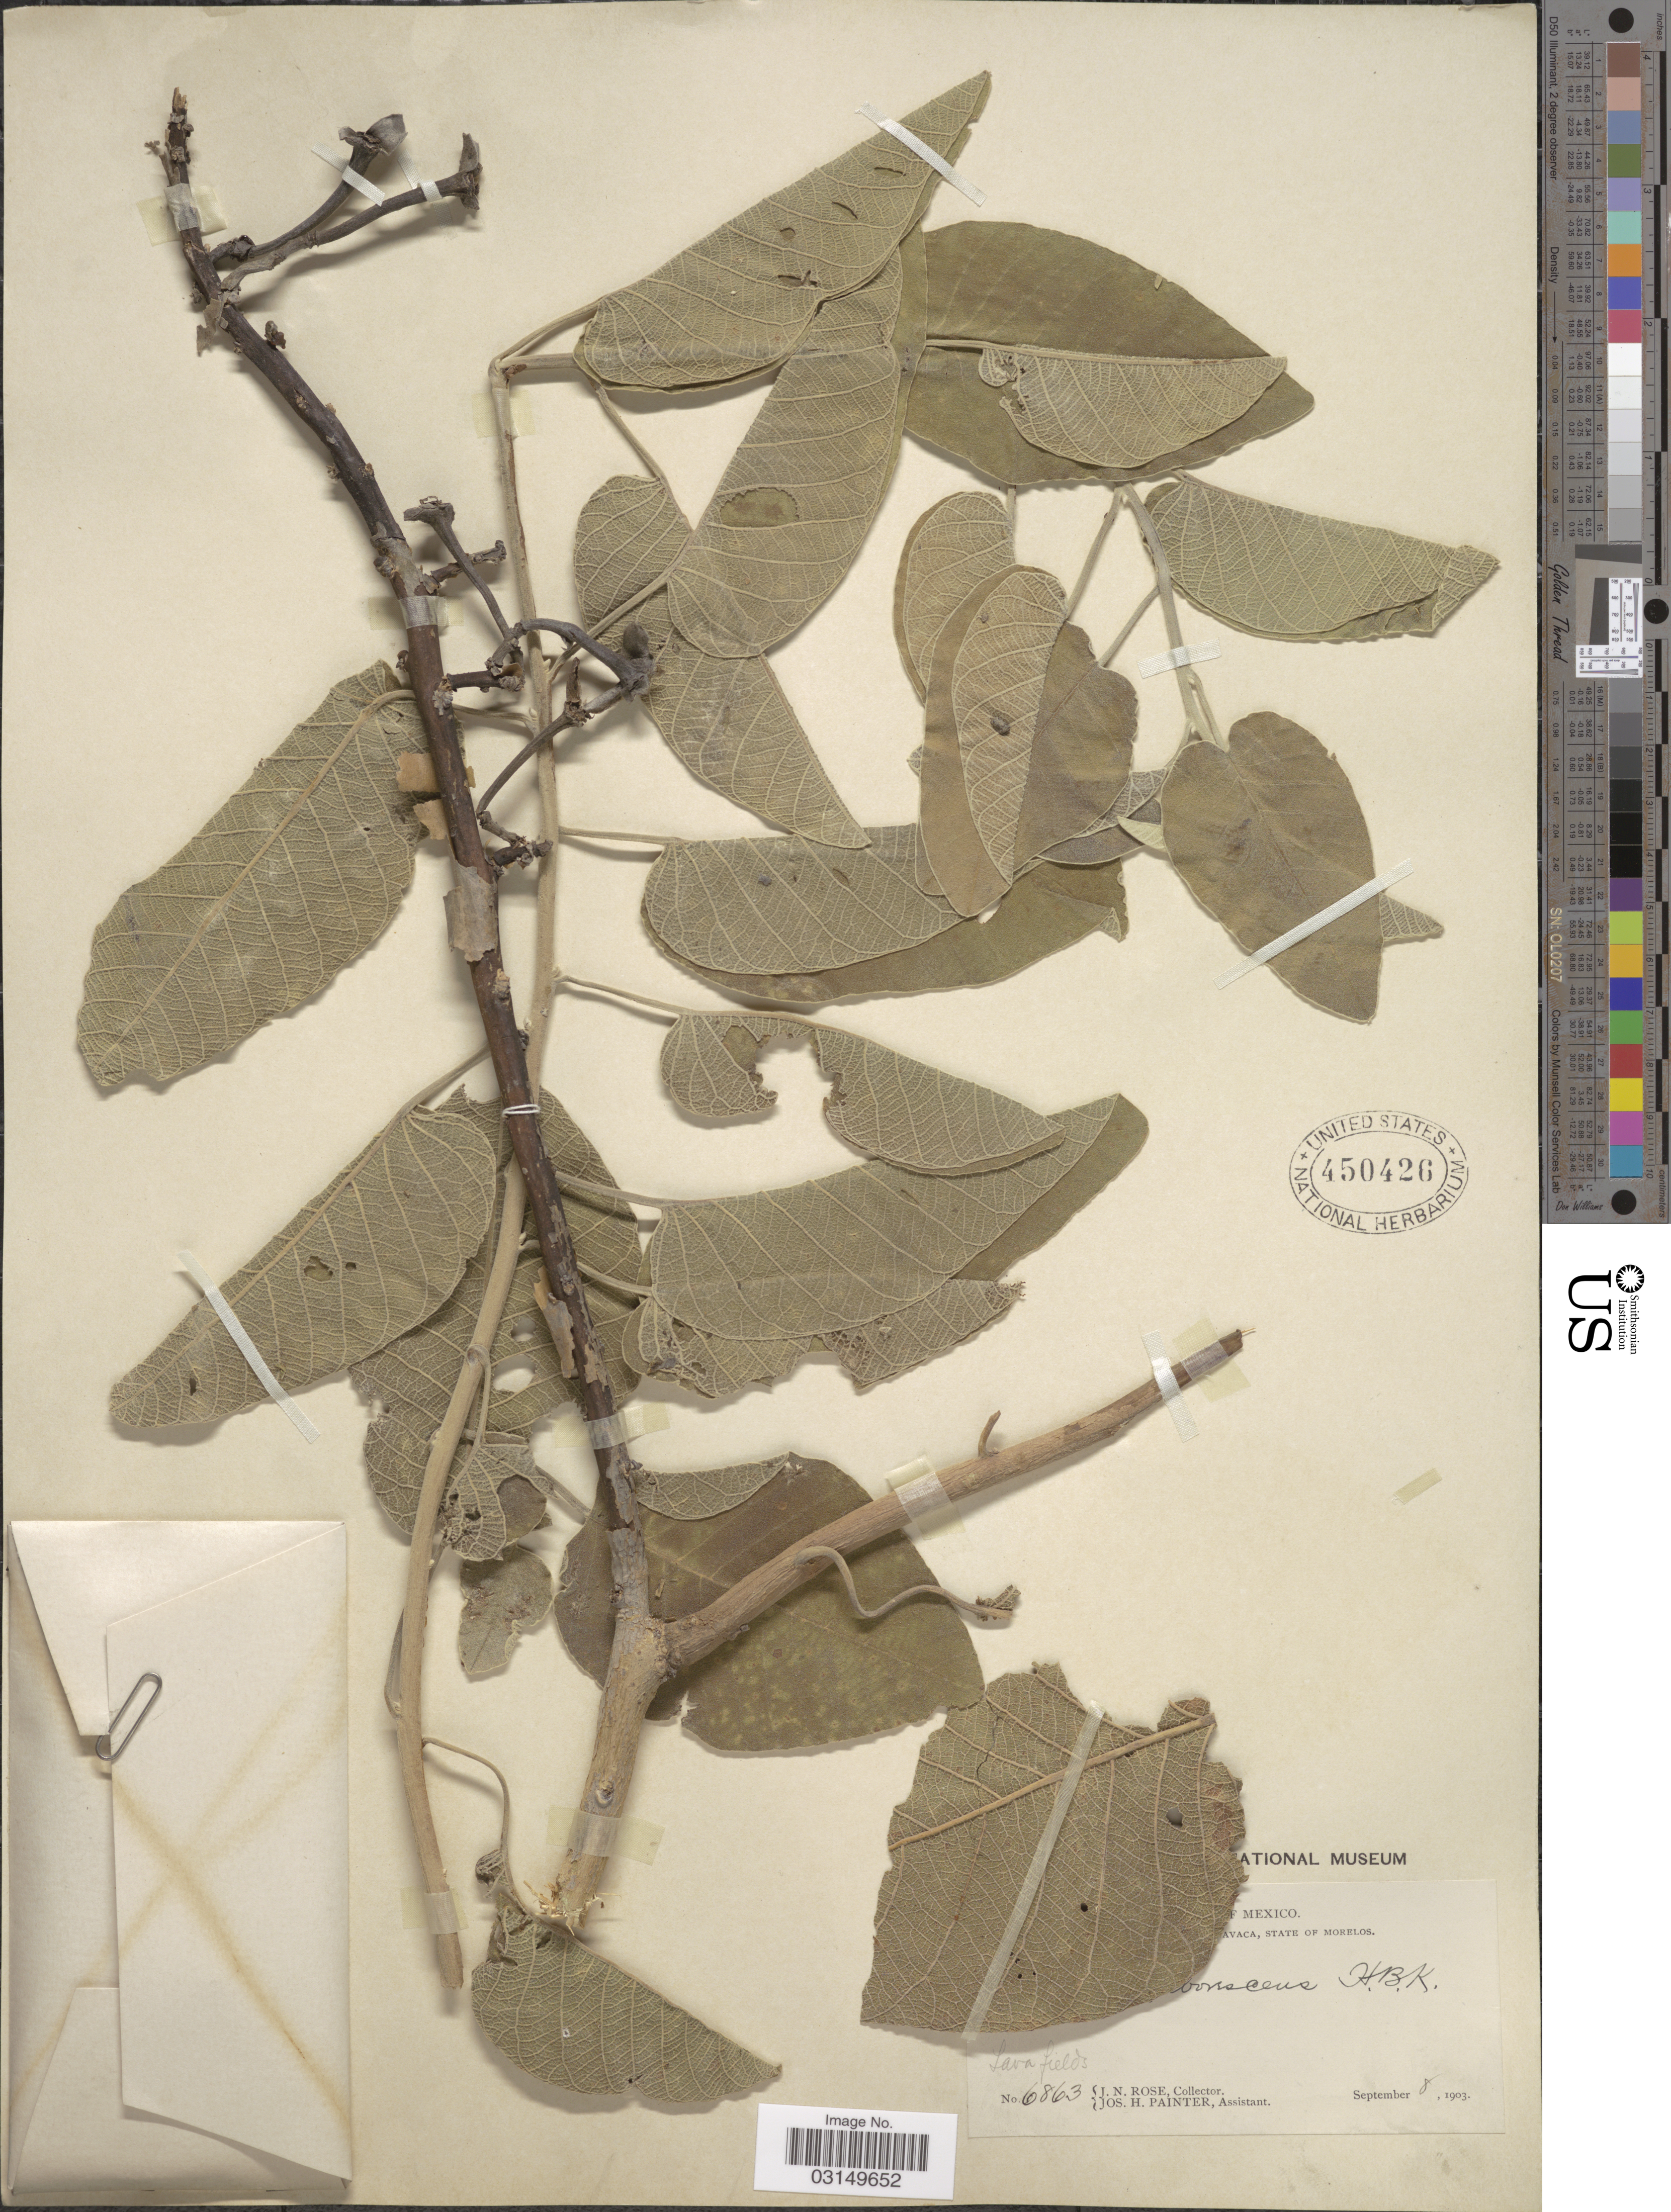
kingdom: Plantae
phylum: Tracheophyta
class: Magnoliopsida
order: Solanales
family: Convolvulaceae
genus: Ipomoea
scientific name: Ipomoea arborescens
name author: (Humb. & Bonpl. ex Willd.) G. Don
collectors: J. N. Rose & J. H. Painter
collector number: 6863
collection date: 1903-09-08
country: Mexico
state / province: Morelos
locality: [illegible text]avaca.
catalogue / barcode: US 450426